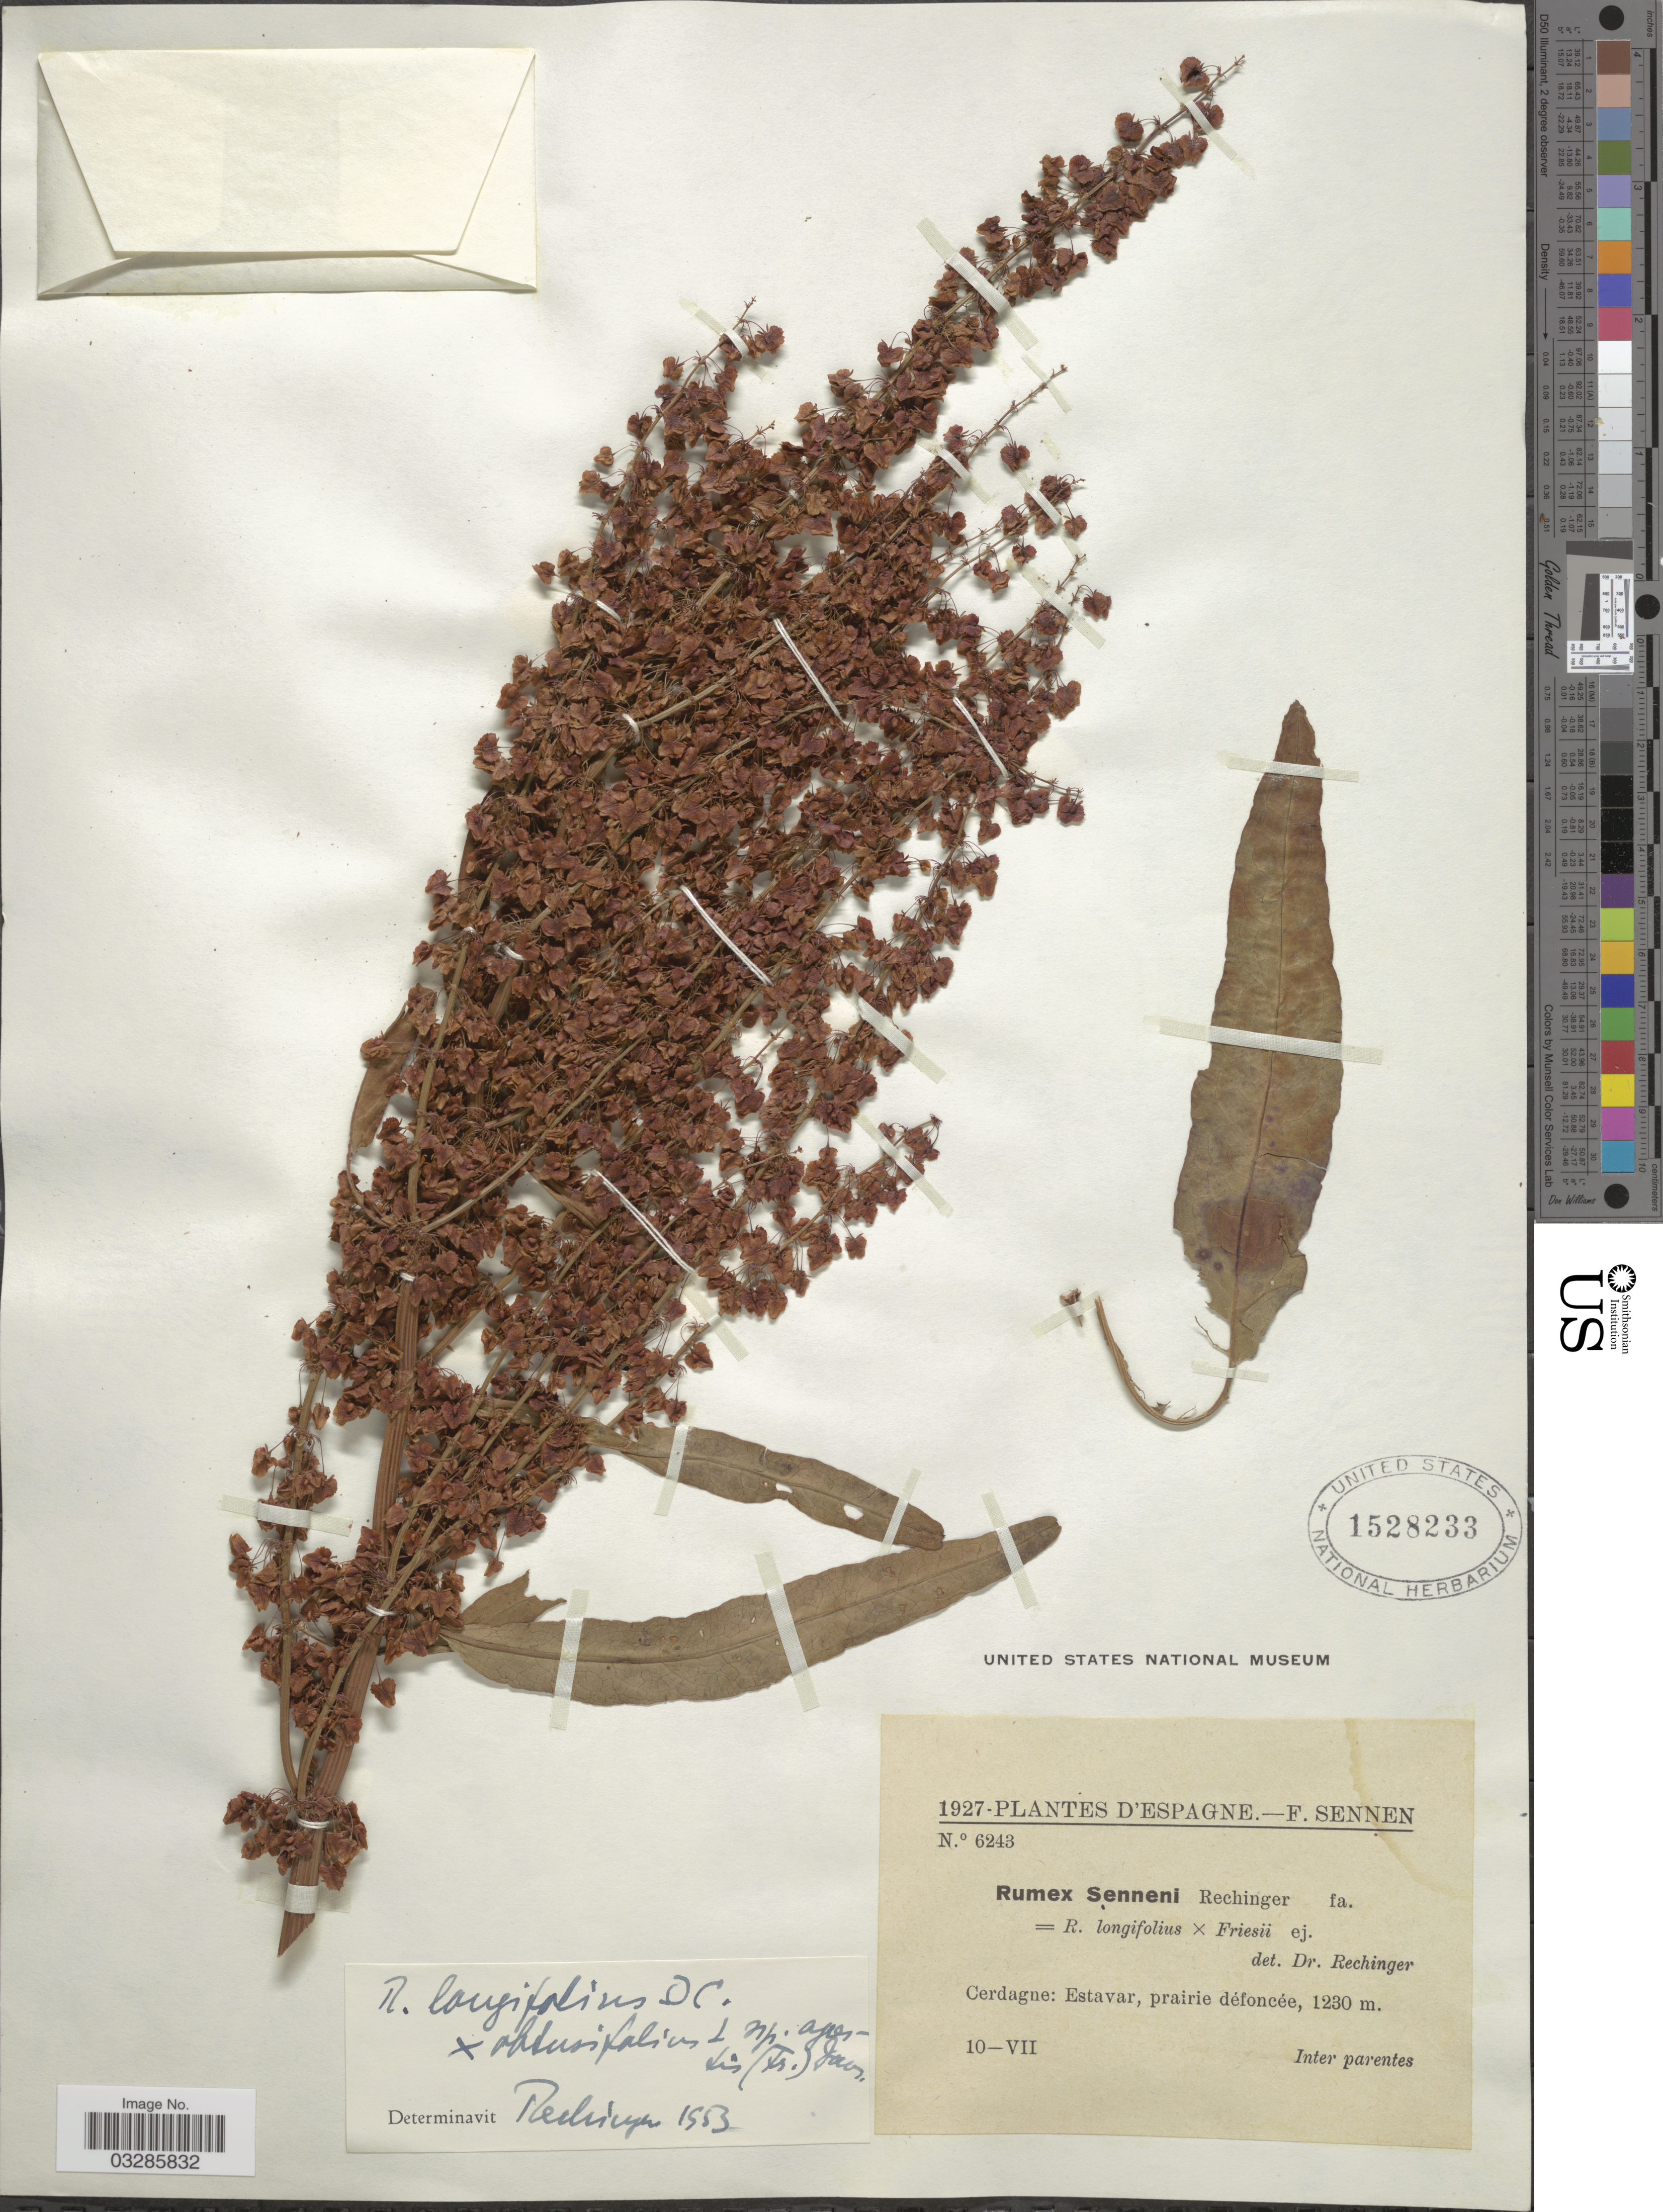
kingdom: Plantae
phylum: Tracheophyta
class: Magnoliopsida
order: Caryophyllales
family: Polygonaceae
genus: Rumex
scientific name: Rumex longifolius x R. obtusifolius L.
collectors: E. Sennen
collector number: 6243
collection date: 1927-07-10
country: Spain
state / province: Islas Baleares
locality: Cerdagne, Estavar.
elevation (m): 1230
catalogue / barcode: US 1528233